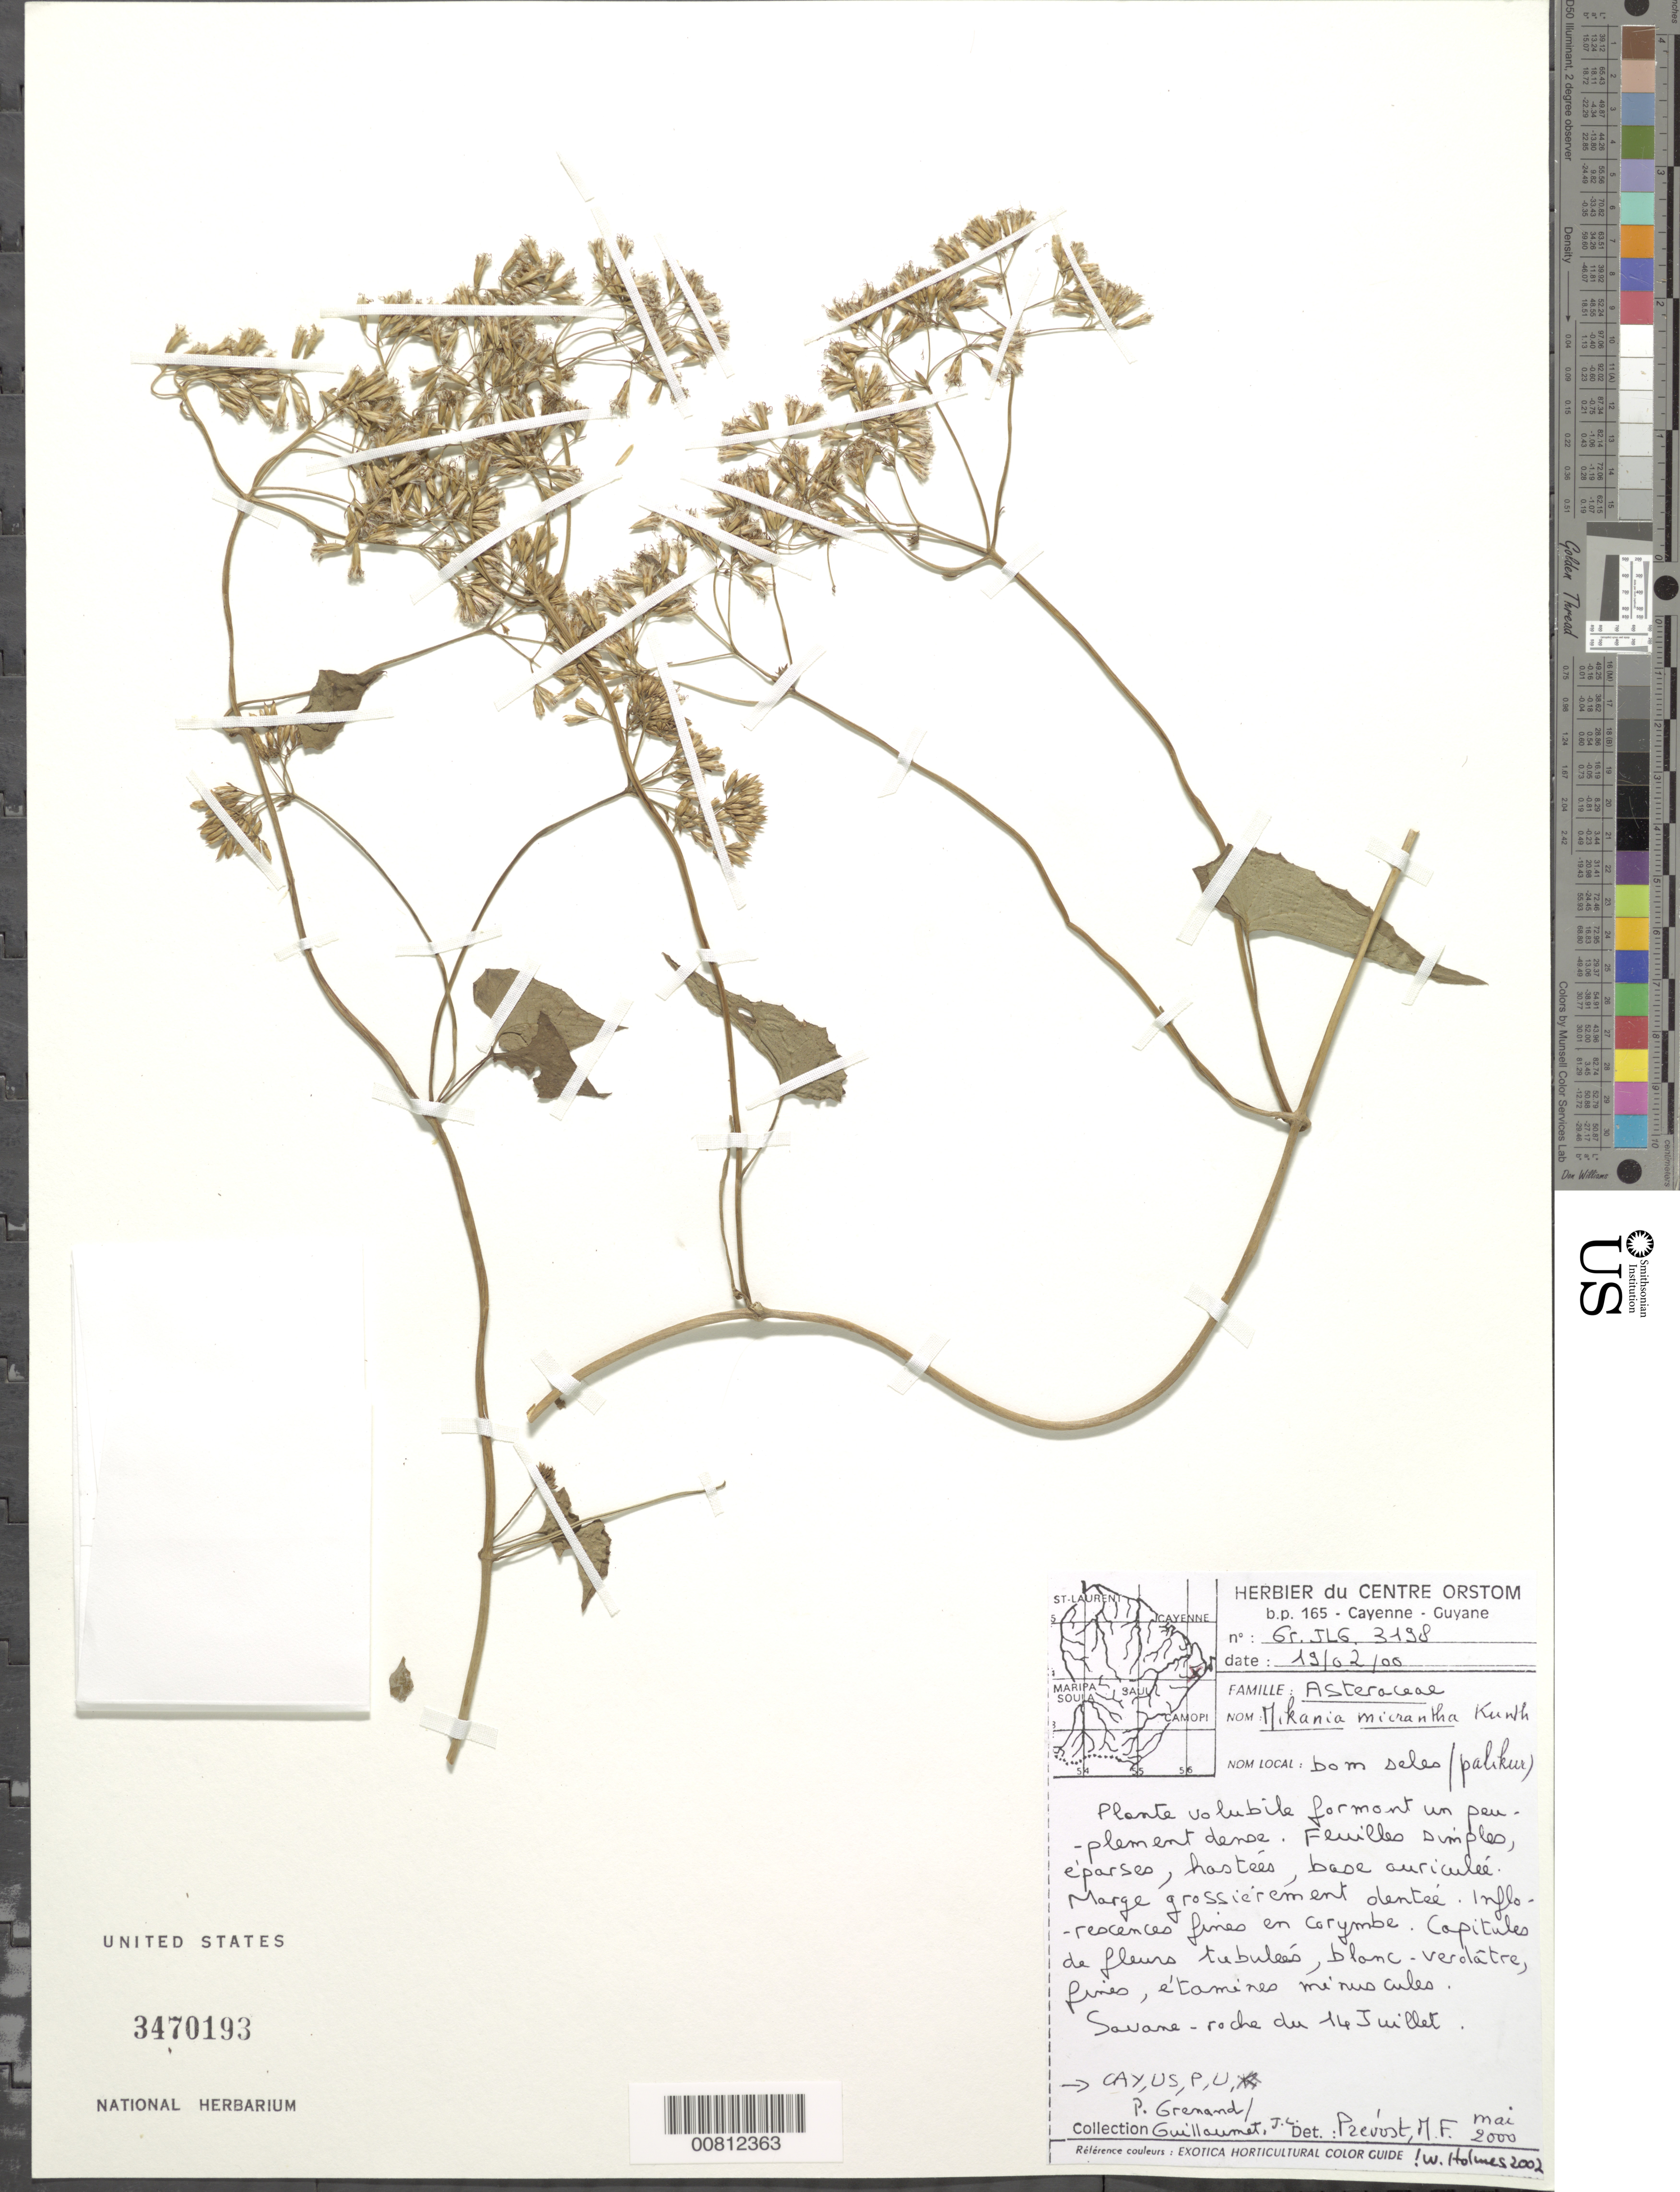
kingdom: Plantae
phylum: Tracheophyta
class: Magnoliopsida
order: Asterales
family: Asteraceae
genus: Mikania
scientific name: Mikania micrantha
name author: Kunth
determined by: Holmes, W.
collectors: P. Grenand & J. Guilloumet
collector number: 3198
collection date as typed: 19-Feb-00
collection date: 2000-02-19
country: French Guiana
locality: Savane Roche du 16 Juillet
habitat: Savane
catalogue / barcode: US 3470193